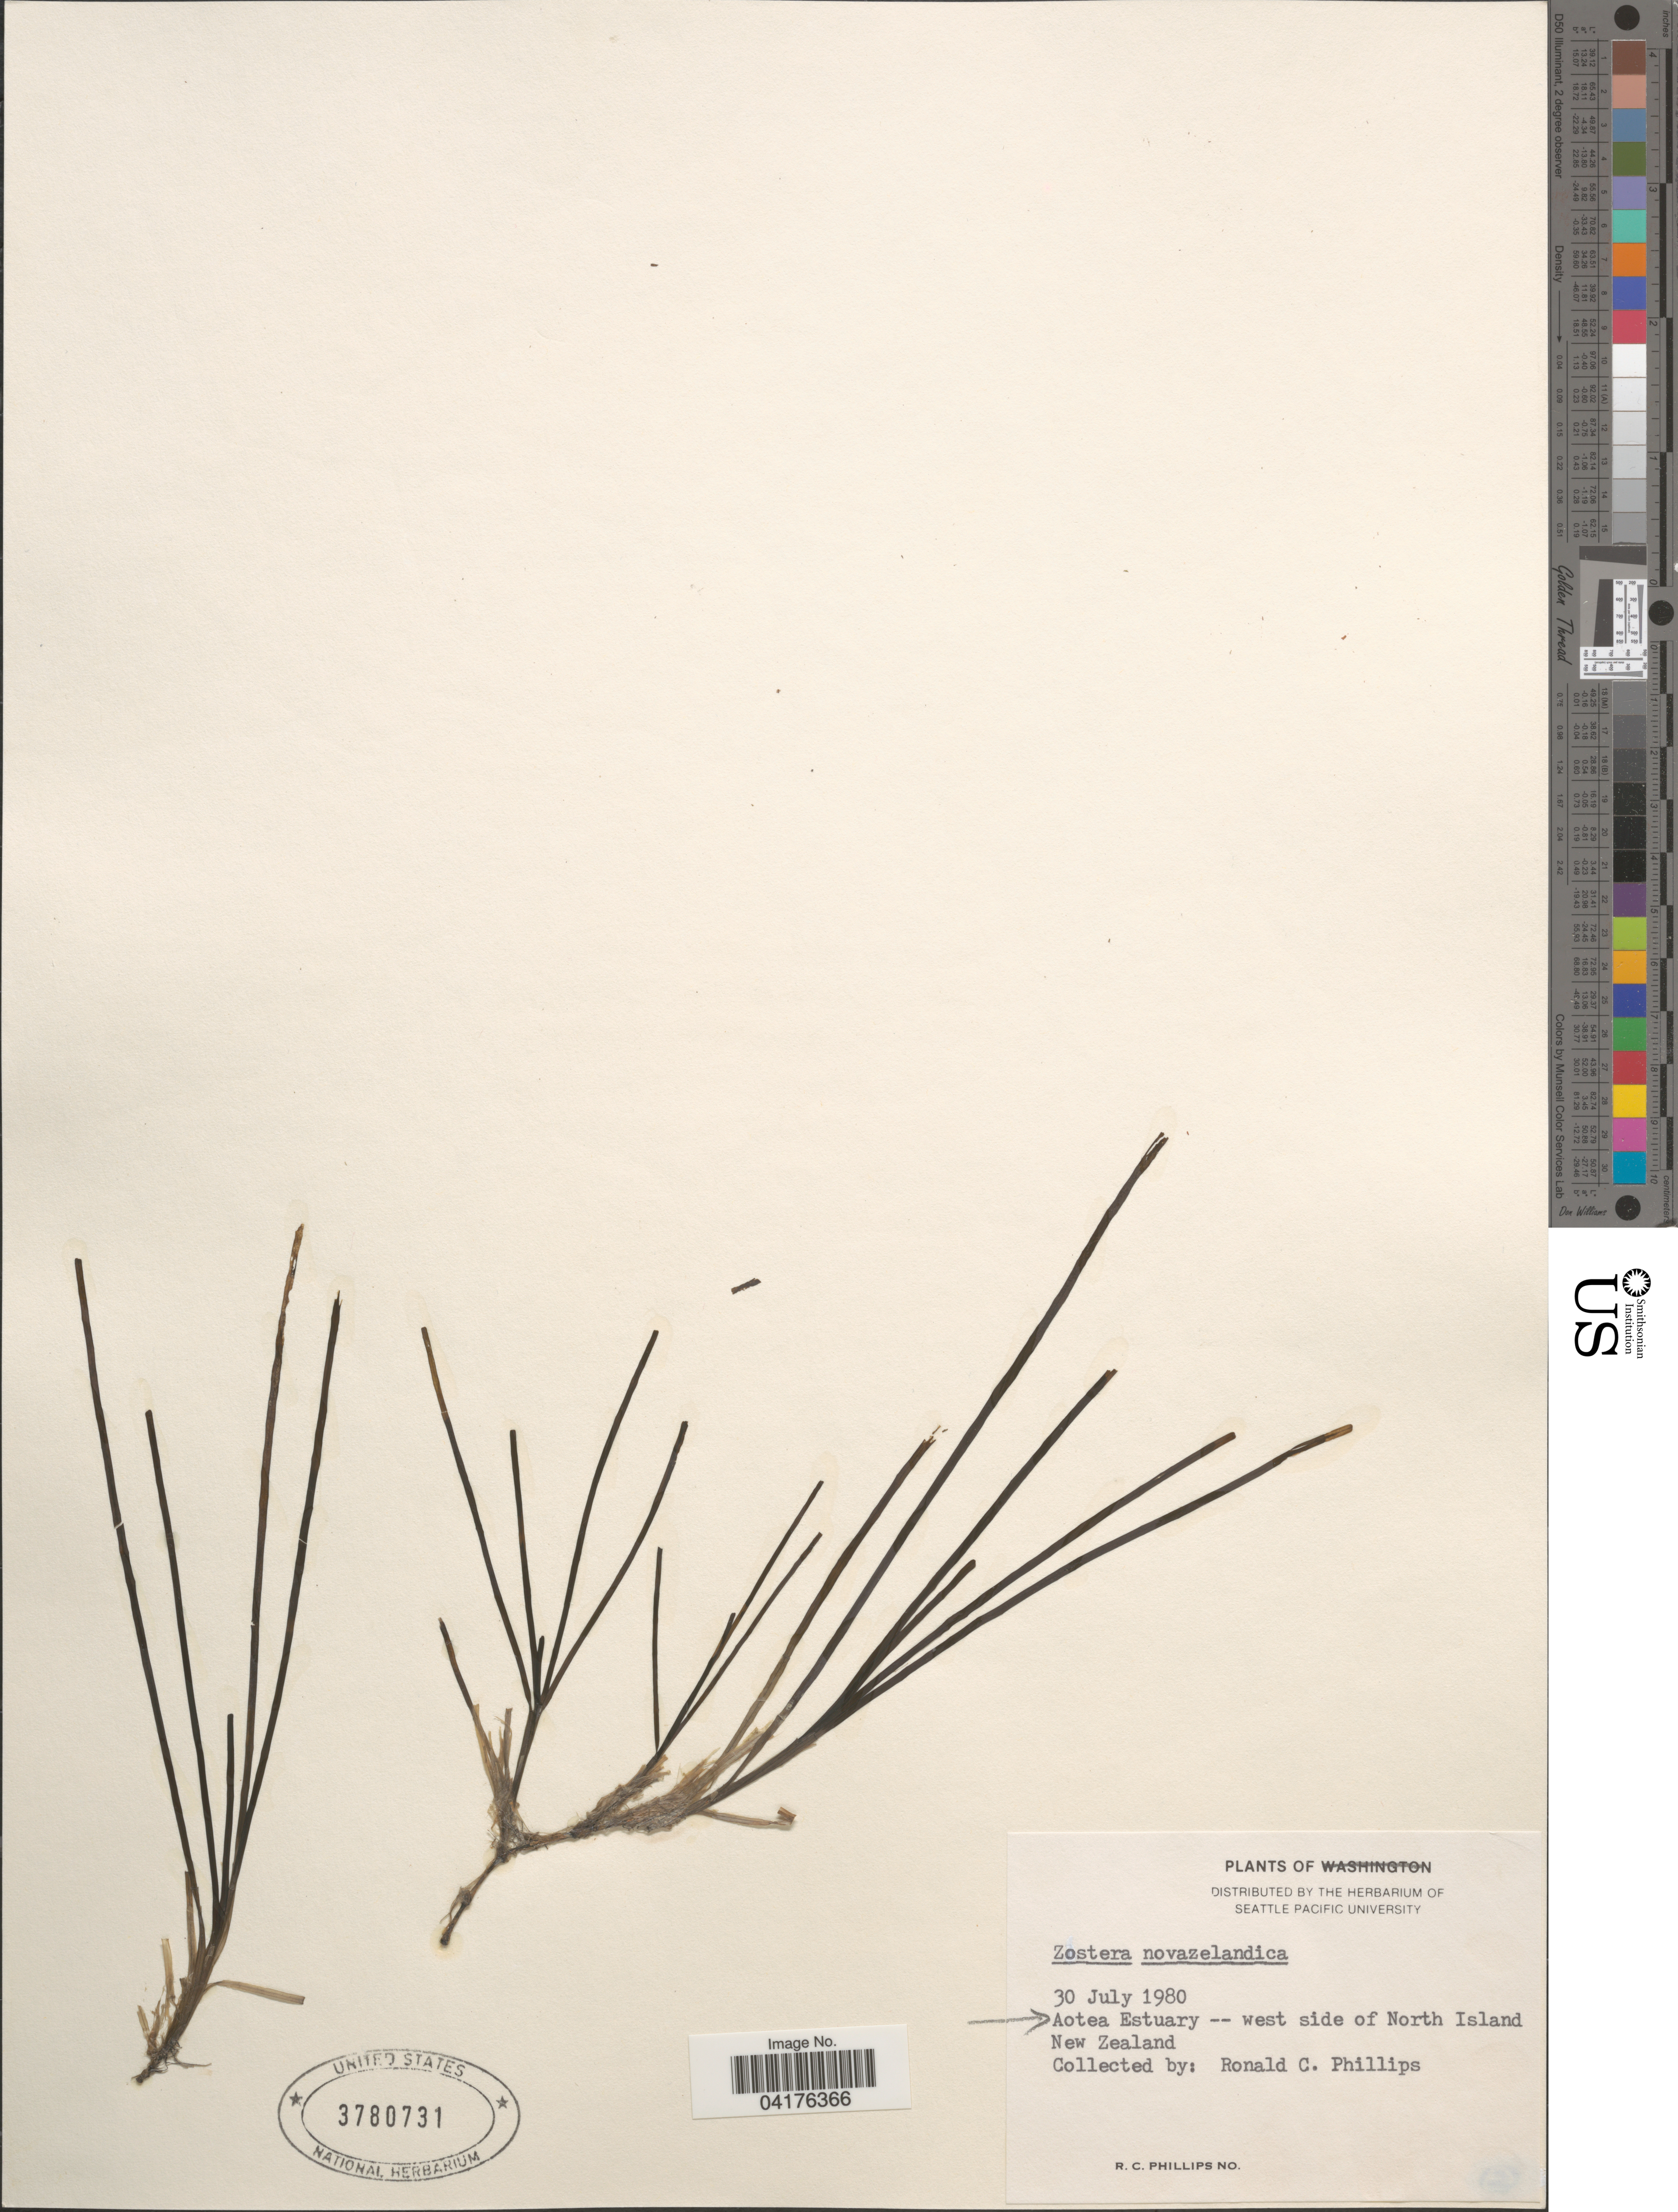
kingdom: Plantae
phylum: Tracheophyta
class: Liliopsida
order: Alismatales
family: Zosteraceae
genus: Zostera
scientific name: Zostera novazelandica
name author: Setch.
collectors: R. C. Phillips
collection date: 1980-07-30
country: New Zealand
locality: Aotea Estuary -- west side of North Island.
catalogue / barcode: US 3780731